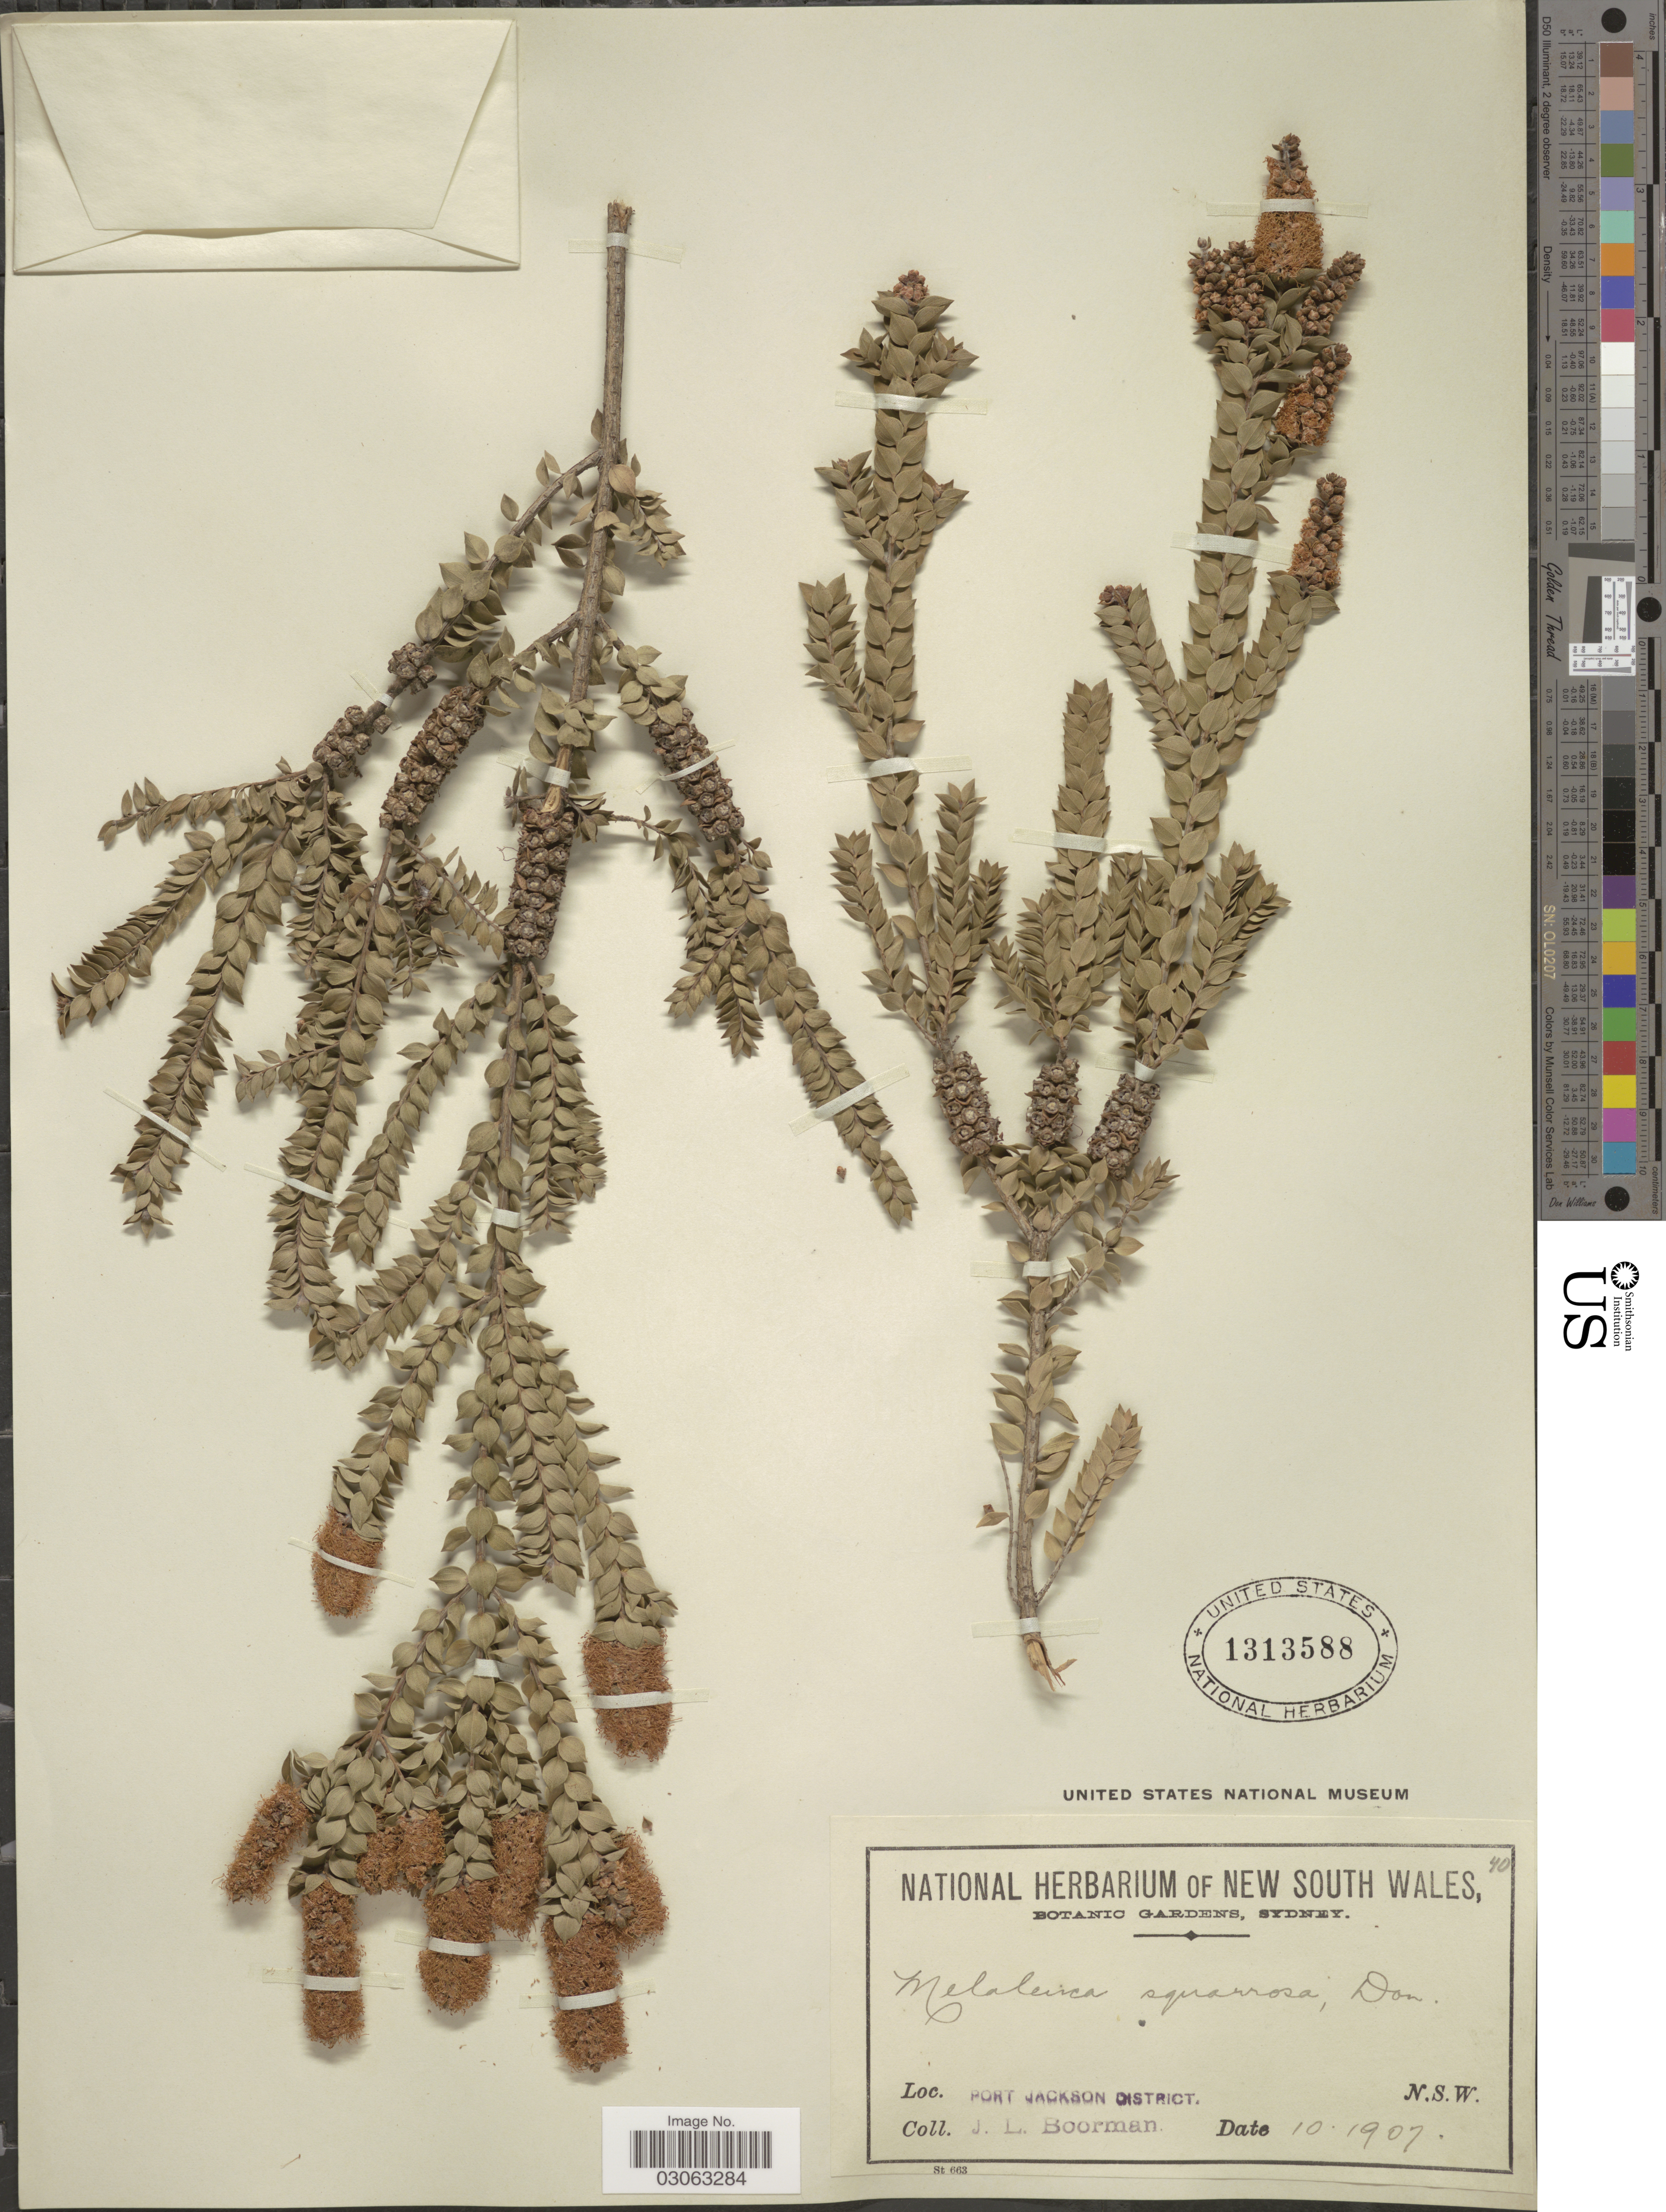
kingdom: Plantae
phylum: Tracheophyta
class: Magnoliopsida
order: Myrtales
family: Myrtaceae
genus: Melaleuca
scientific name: Melaleuca squarrosa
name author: Sm.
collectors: J. Boorman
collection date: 1907-10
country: Australia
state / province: New South Wales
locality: Port Jackson District. N.S.W.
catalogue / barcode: US 1313588